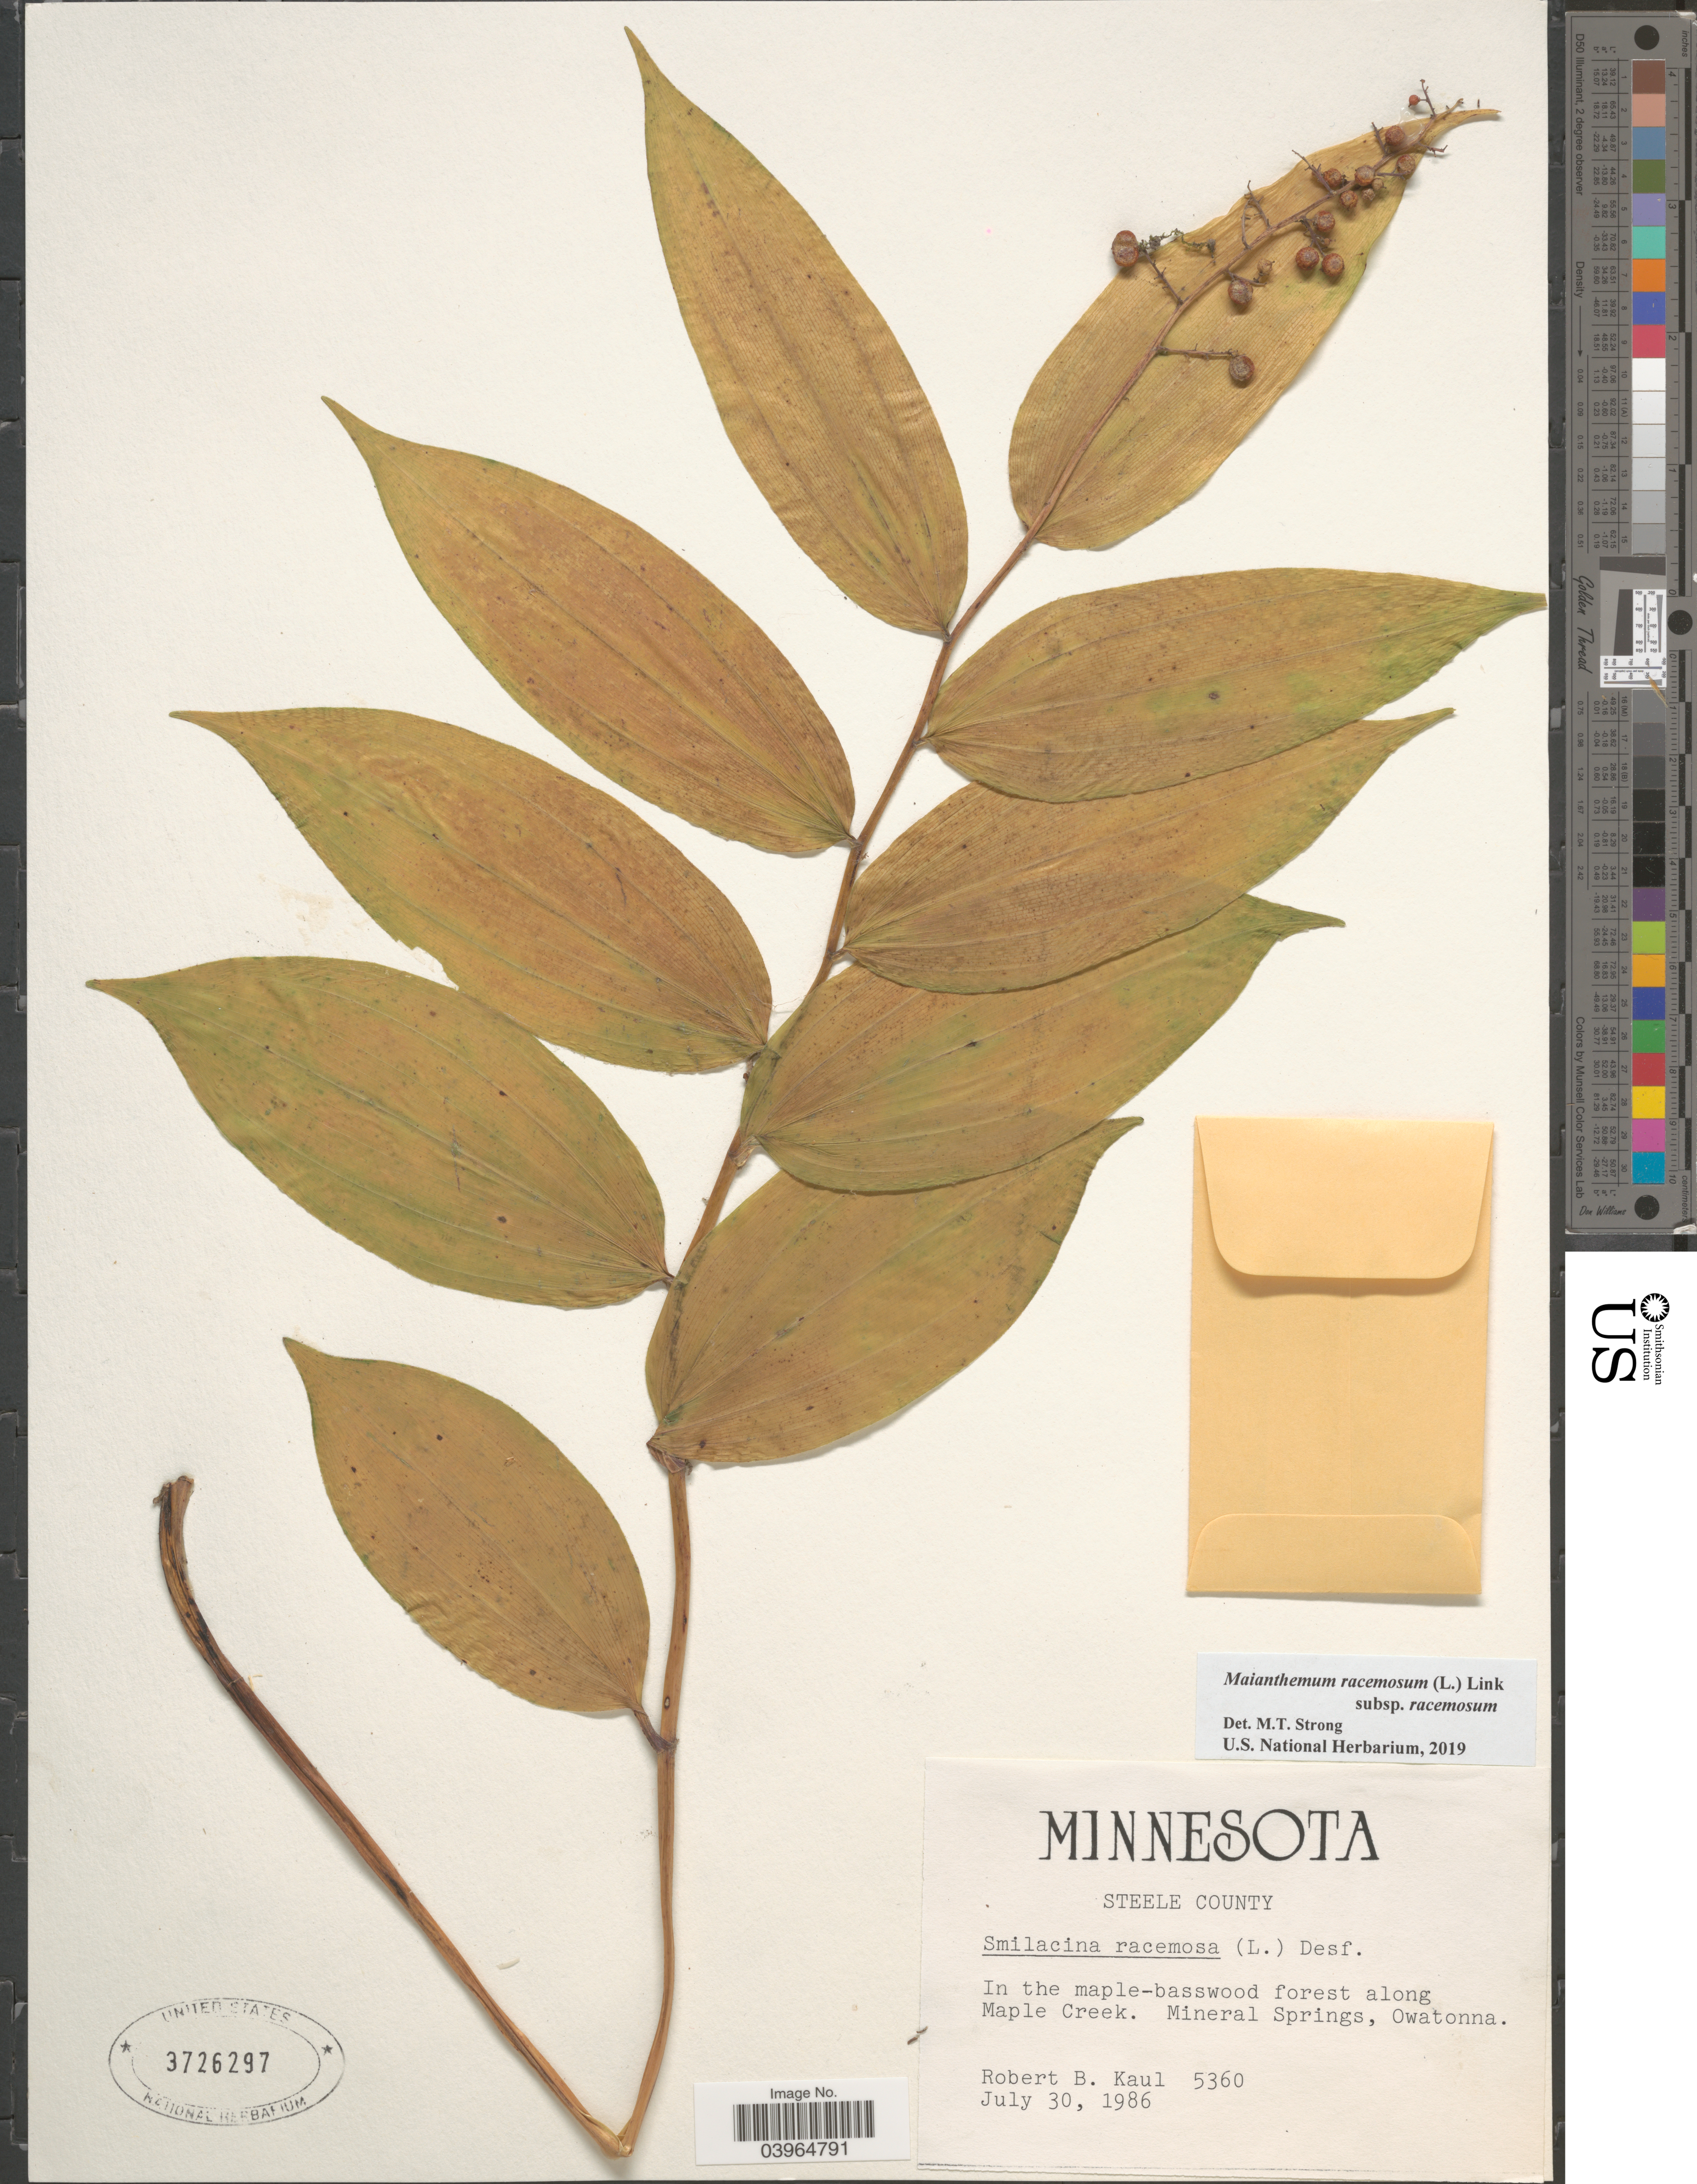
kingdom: Plantae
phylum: Tracheophyta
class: Liliopsida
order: Asparagales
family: Asparagaceae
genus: Maianthemum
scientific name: Maianthemum racemosum subsp. racemosum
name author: (L.) Link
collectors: R. Kaul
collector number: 5360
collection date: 1986-07-30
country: United States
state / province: Minnesota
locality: Steele County. Forest along Maple Creek. Mineral Springs, Owatonna.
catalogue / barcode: US 3726297